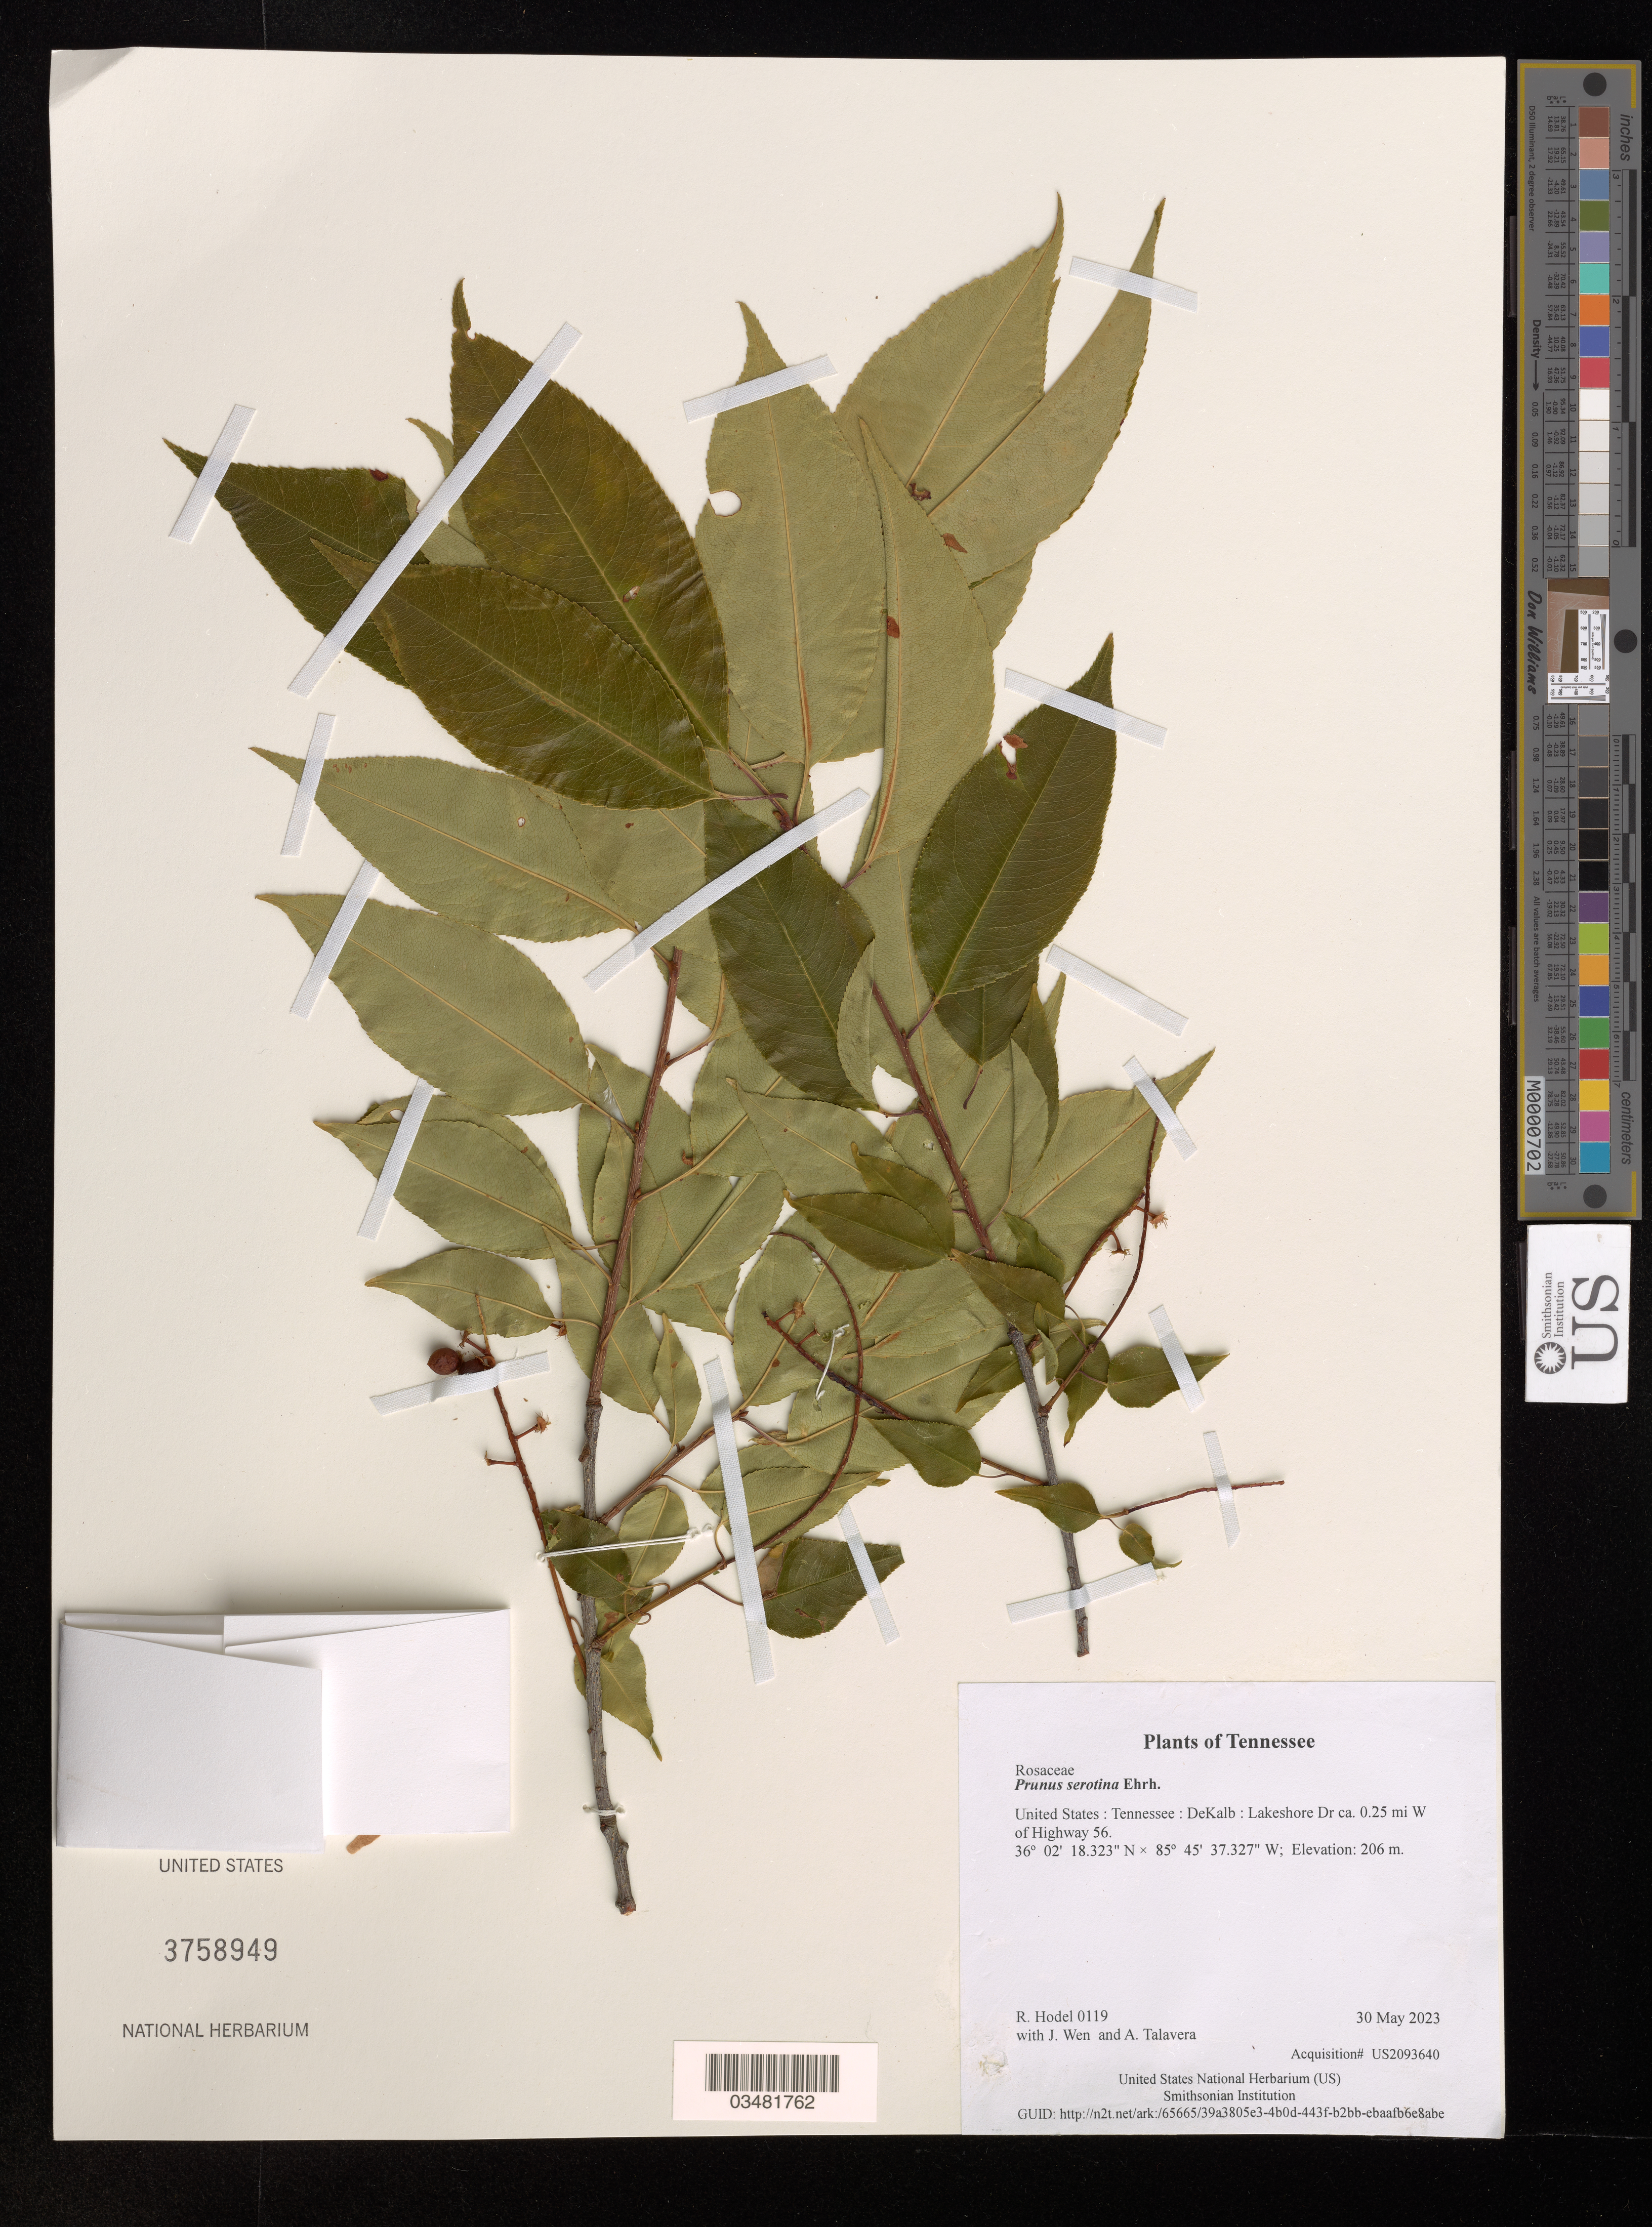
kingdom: Plantae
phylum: Tracheophyta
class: Magnoliopsida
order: Rosales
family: Rosaceae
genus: Prunus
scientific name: Prunus serotina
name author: Ehrh.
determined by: Hodel, Richard G. J.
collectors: R. Hodel, J. Wen & A. Talavera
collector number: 0119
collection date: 2023-05-30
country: United States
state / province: Tennessee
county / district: DeKalb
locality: Lakeshore Dr ca. 0.25 mi W of Highway 56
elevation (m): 206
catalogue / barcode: US 3758949